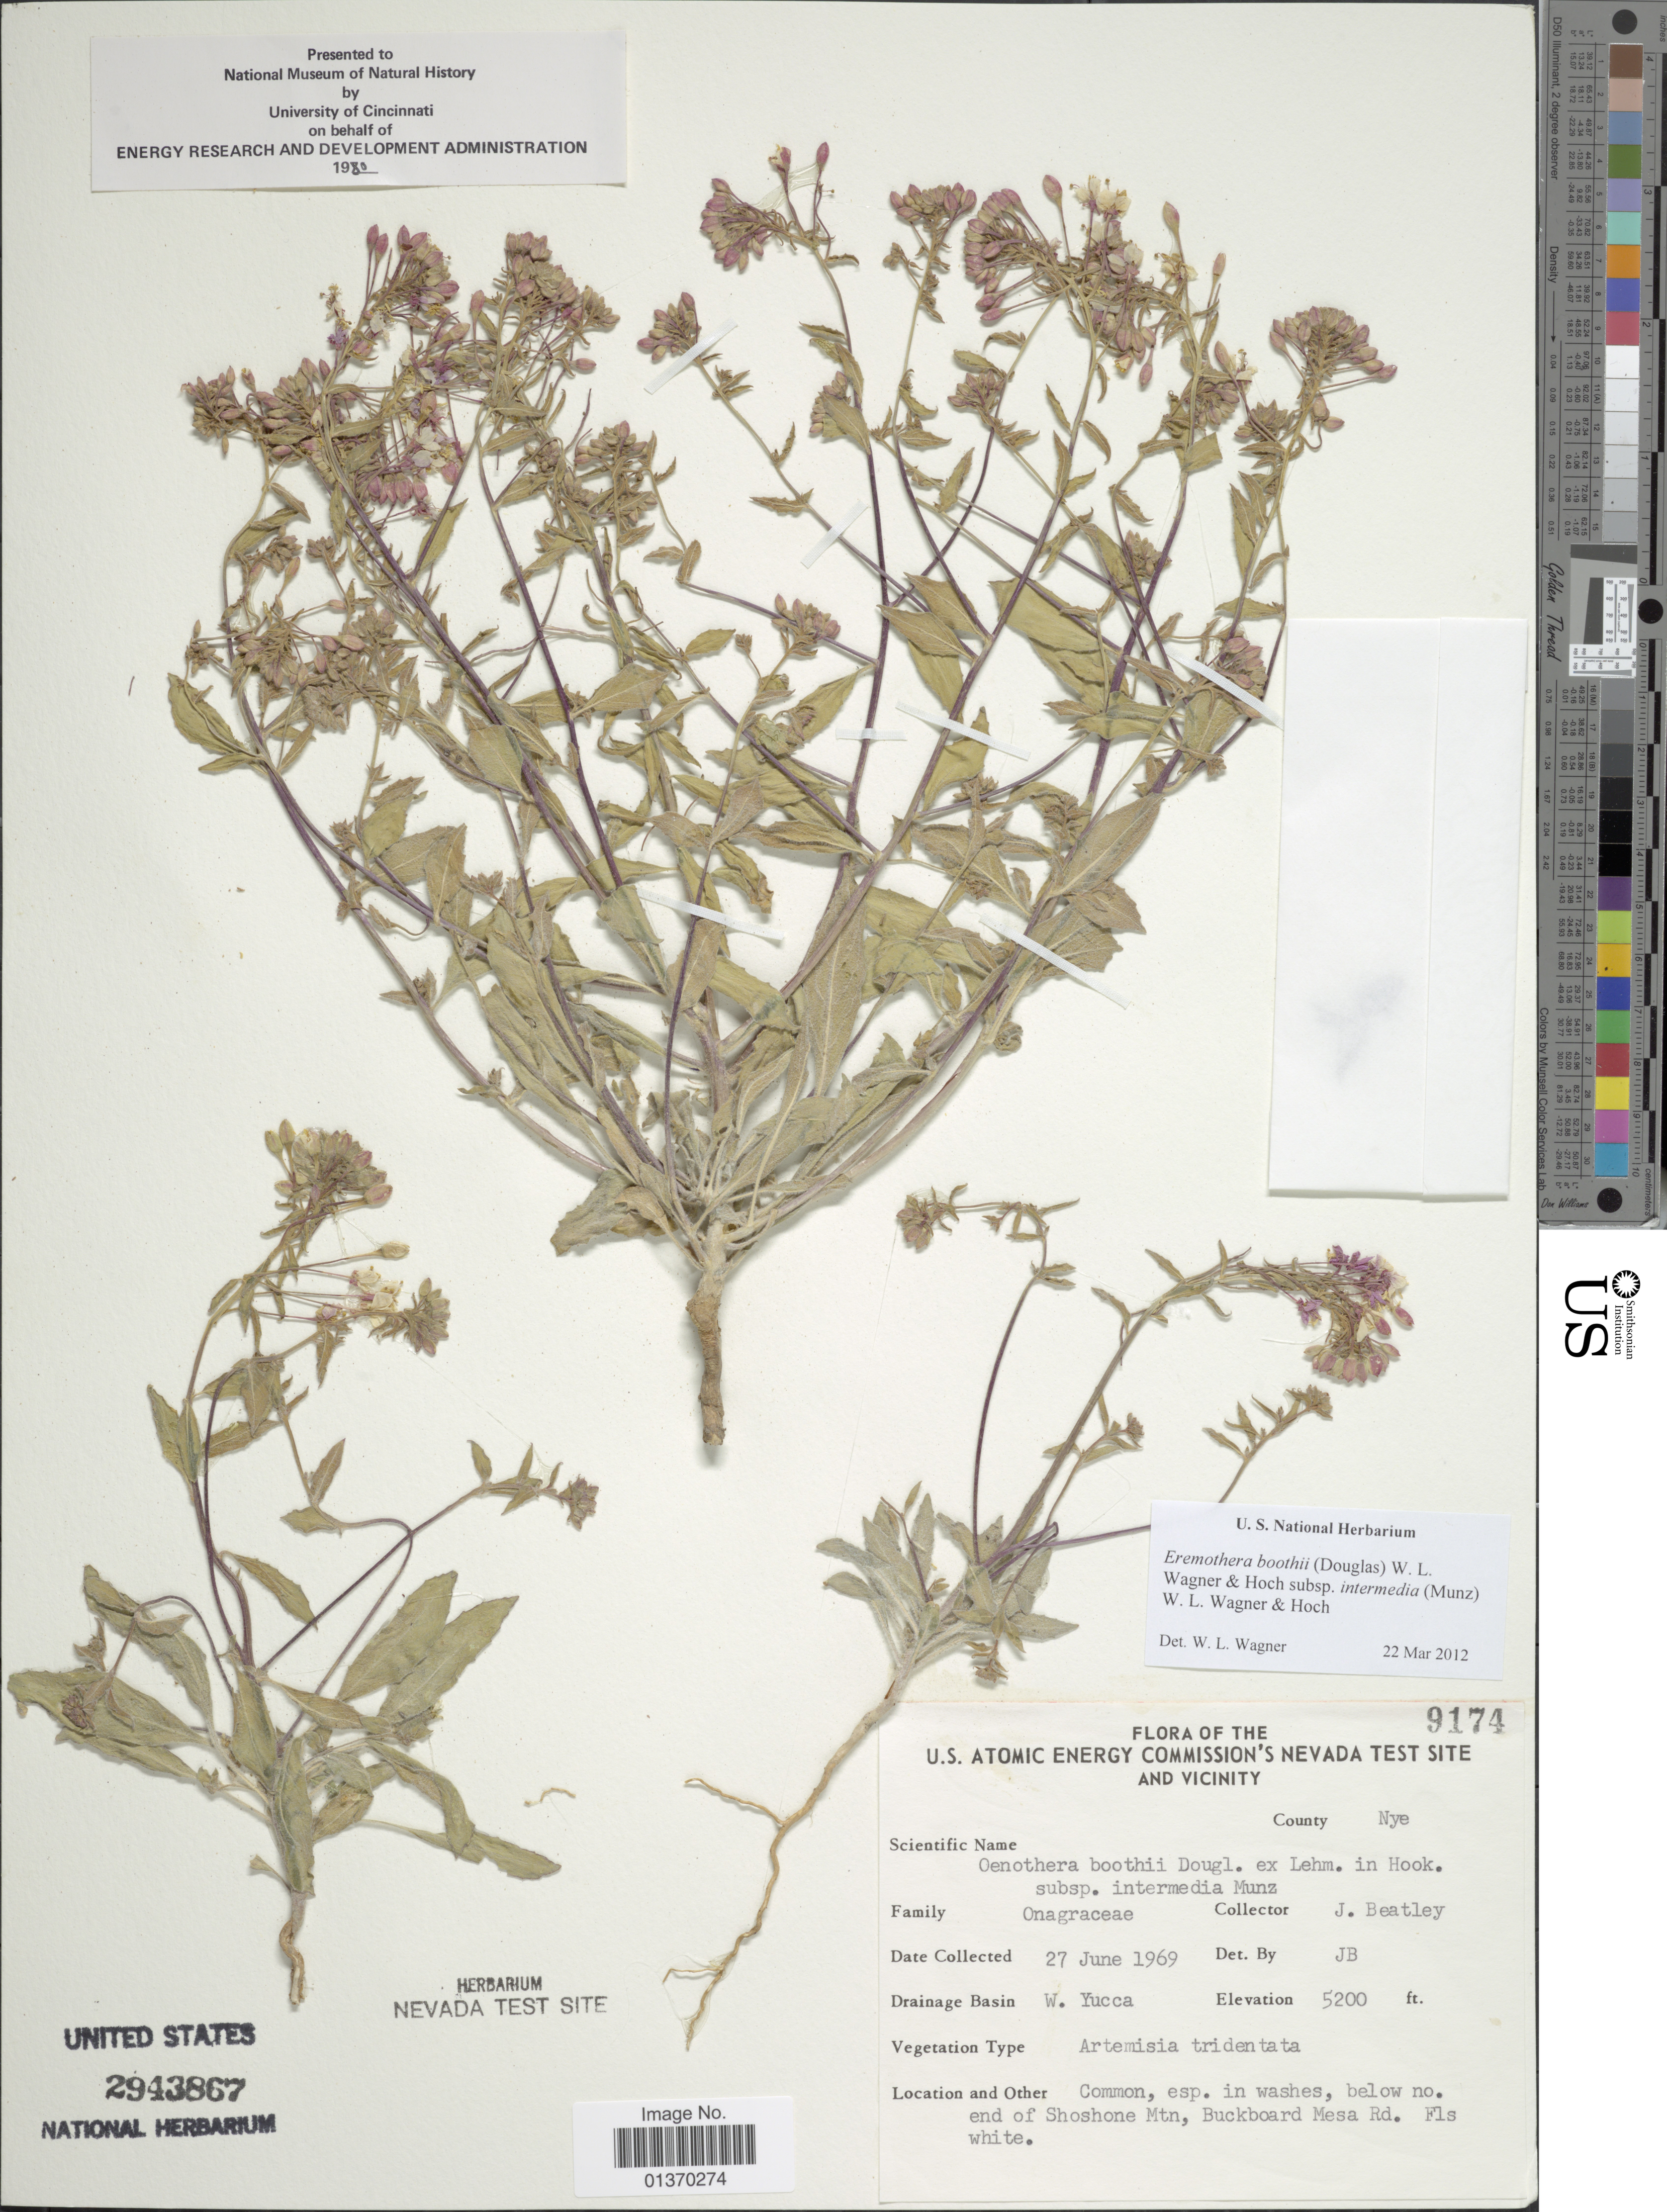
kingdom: Plantae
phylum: Tracheophyta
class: Magnoliopsida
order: Myrtales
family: Onagraceae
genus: Eremothera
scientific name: Eremothera boothii subsp. intermedia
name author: (Munz) W.L. Wagner & Hoch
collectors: J. C. Beatley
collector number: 9174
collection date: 1969-06-27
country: United States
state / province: Nevada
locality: U. S. Atomic Energy Commission's Nevada Test Site and Vicinity, W. Yucca, in washes, below no. end of Shoshone Mtn, Buckboard Mesa Rd. County Nye.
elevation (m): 1585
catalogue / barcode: US 2943867